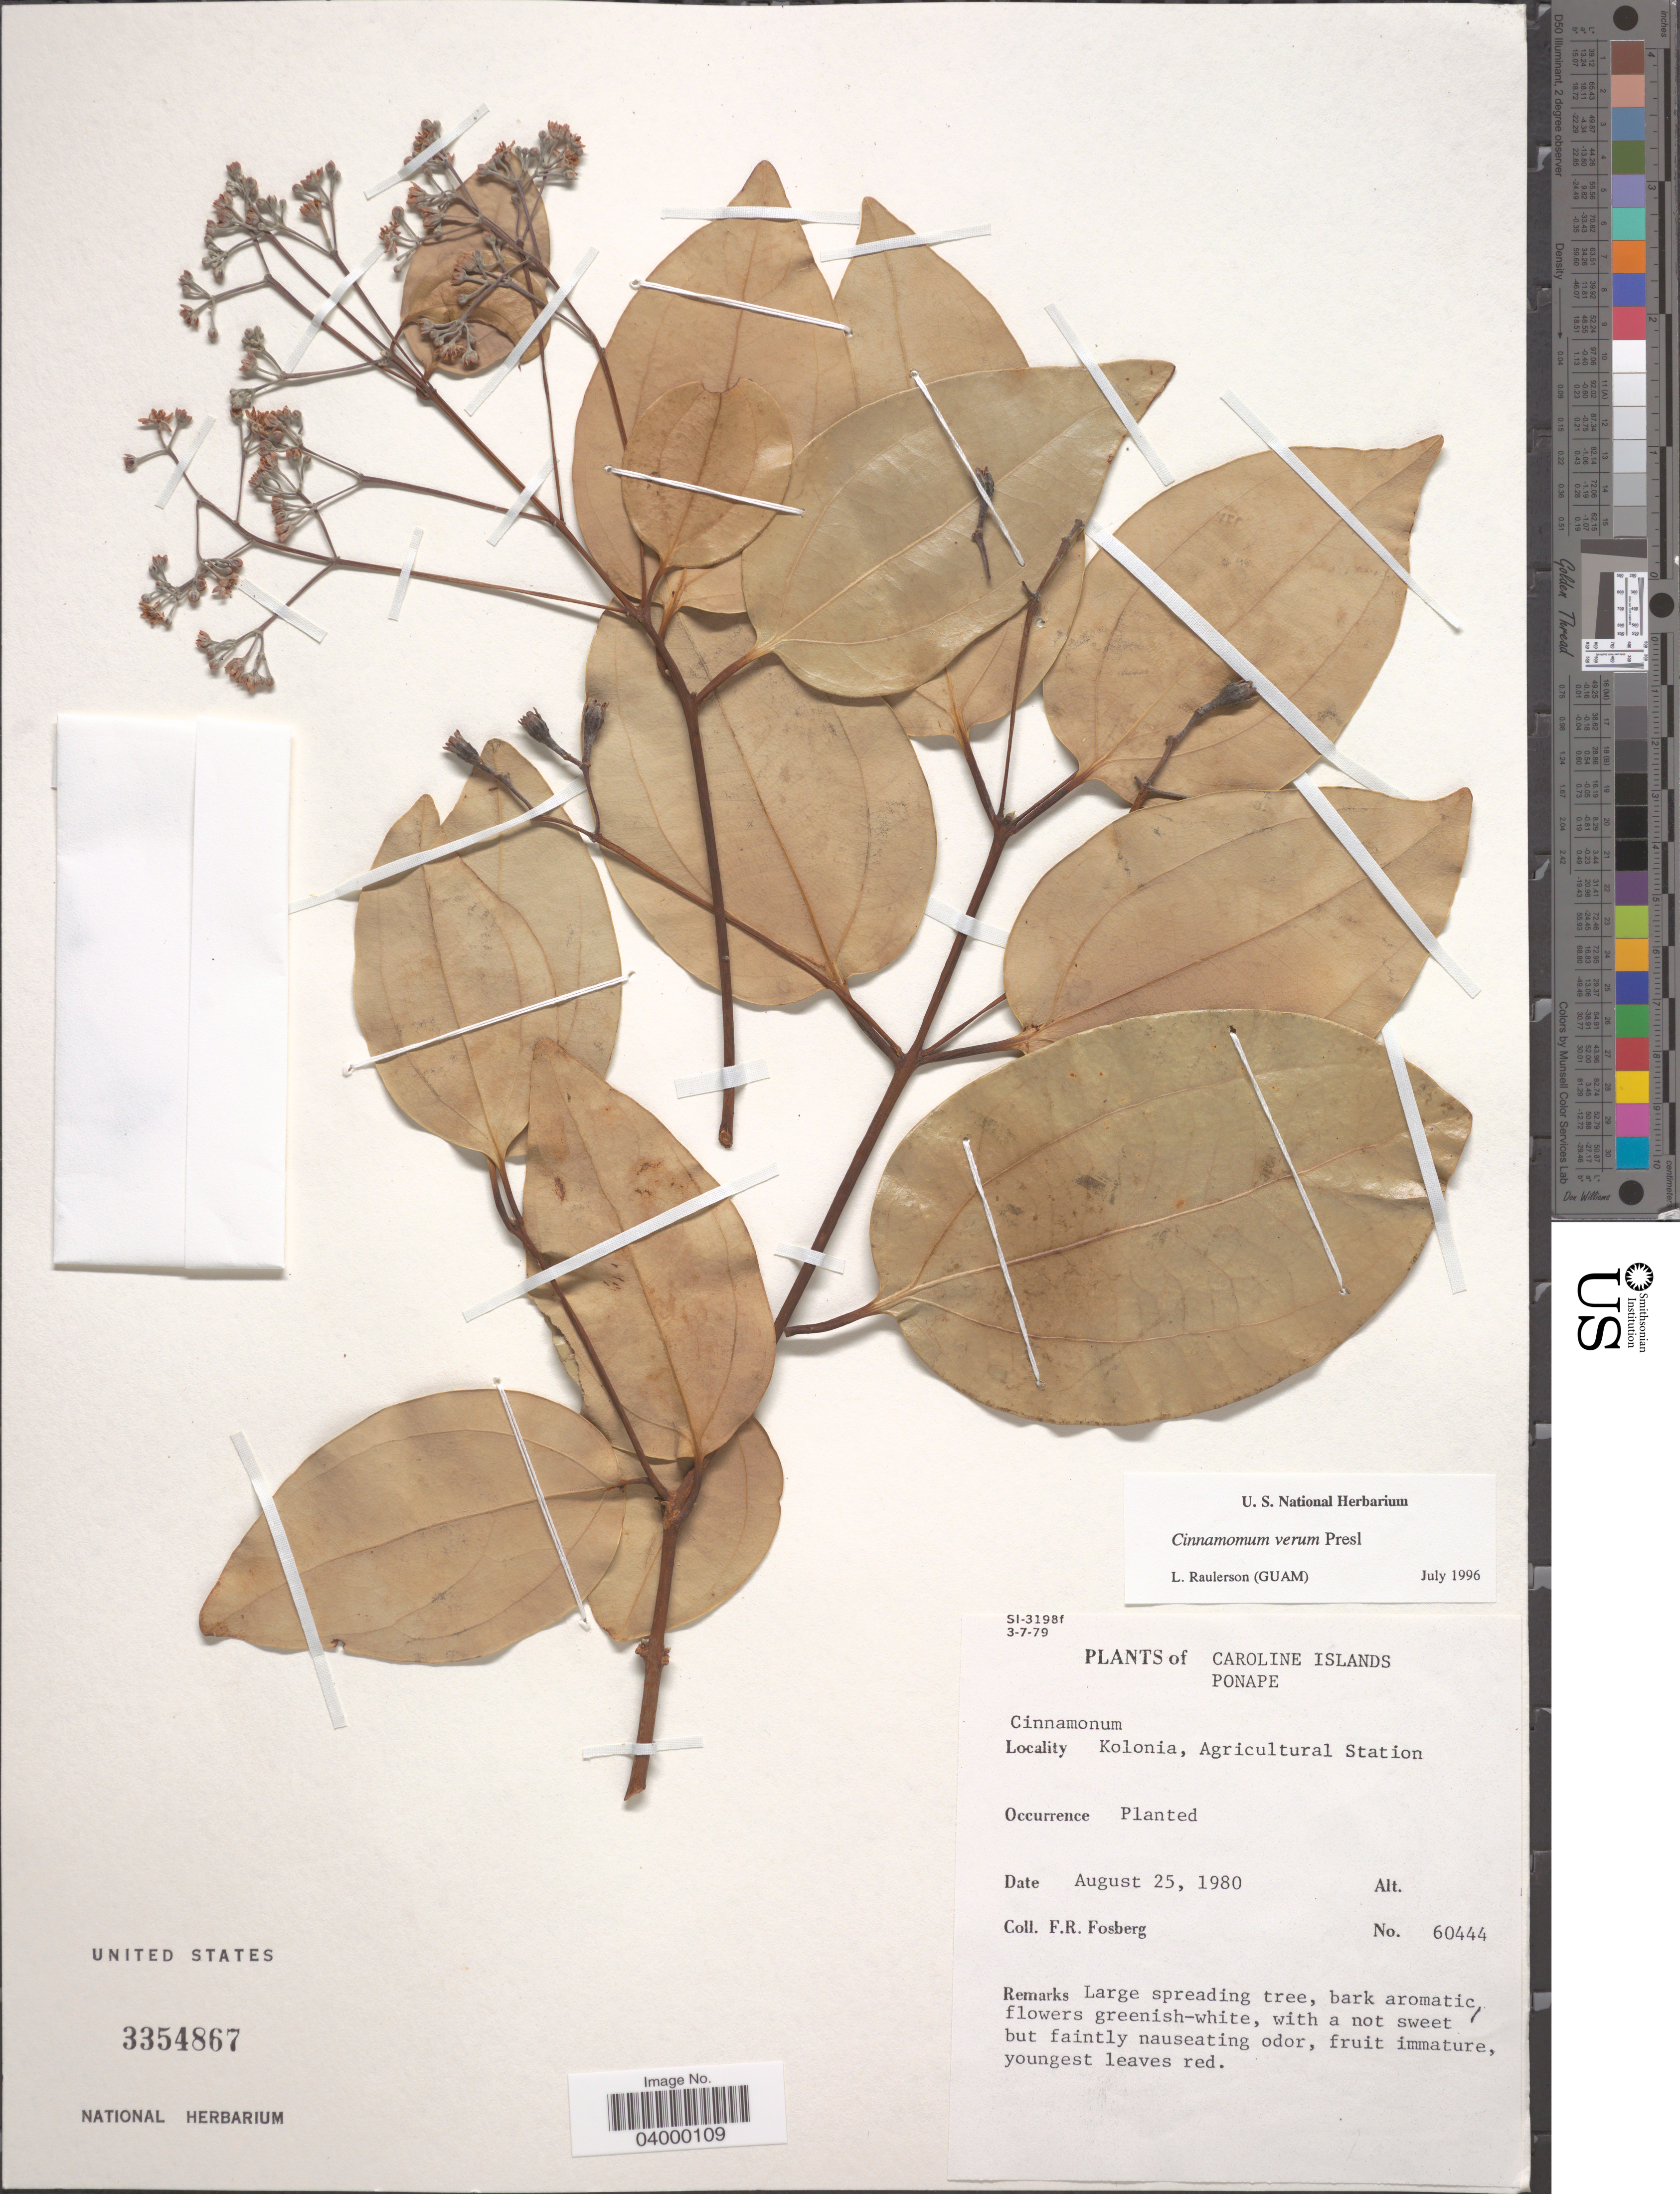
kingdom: Plantae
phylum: Tracheophyta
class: Magnoliopsida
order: Laurales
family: Lauraceae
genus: Cinnamomum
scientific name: Cinnamomum verum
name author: J. Presl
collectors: F. R. Fosberg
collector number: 60444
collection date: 1980-08-25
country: Micronesia, Federated States of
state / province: Pohnpei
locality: Caroline Islands. Ponape. Kolonia, Agricultural Station.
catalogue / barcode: US 3354867